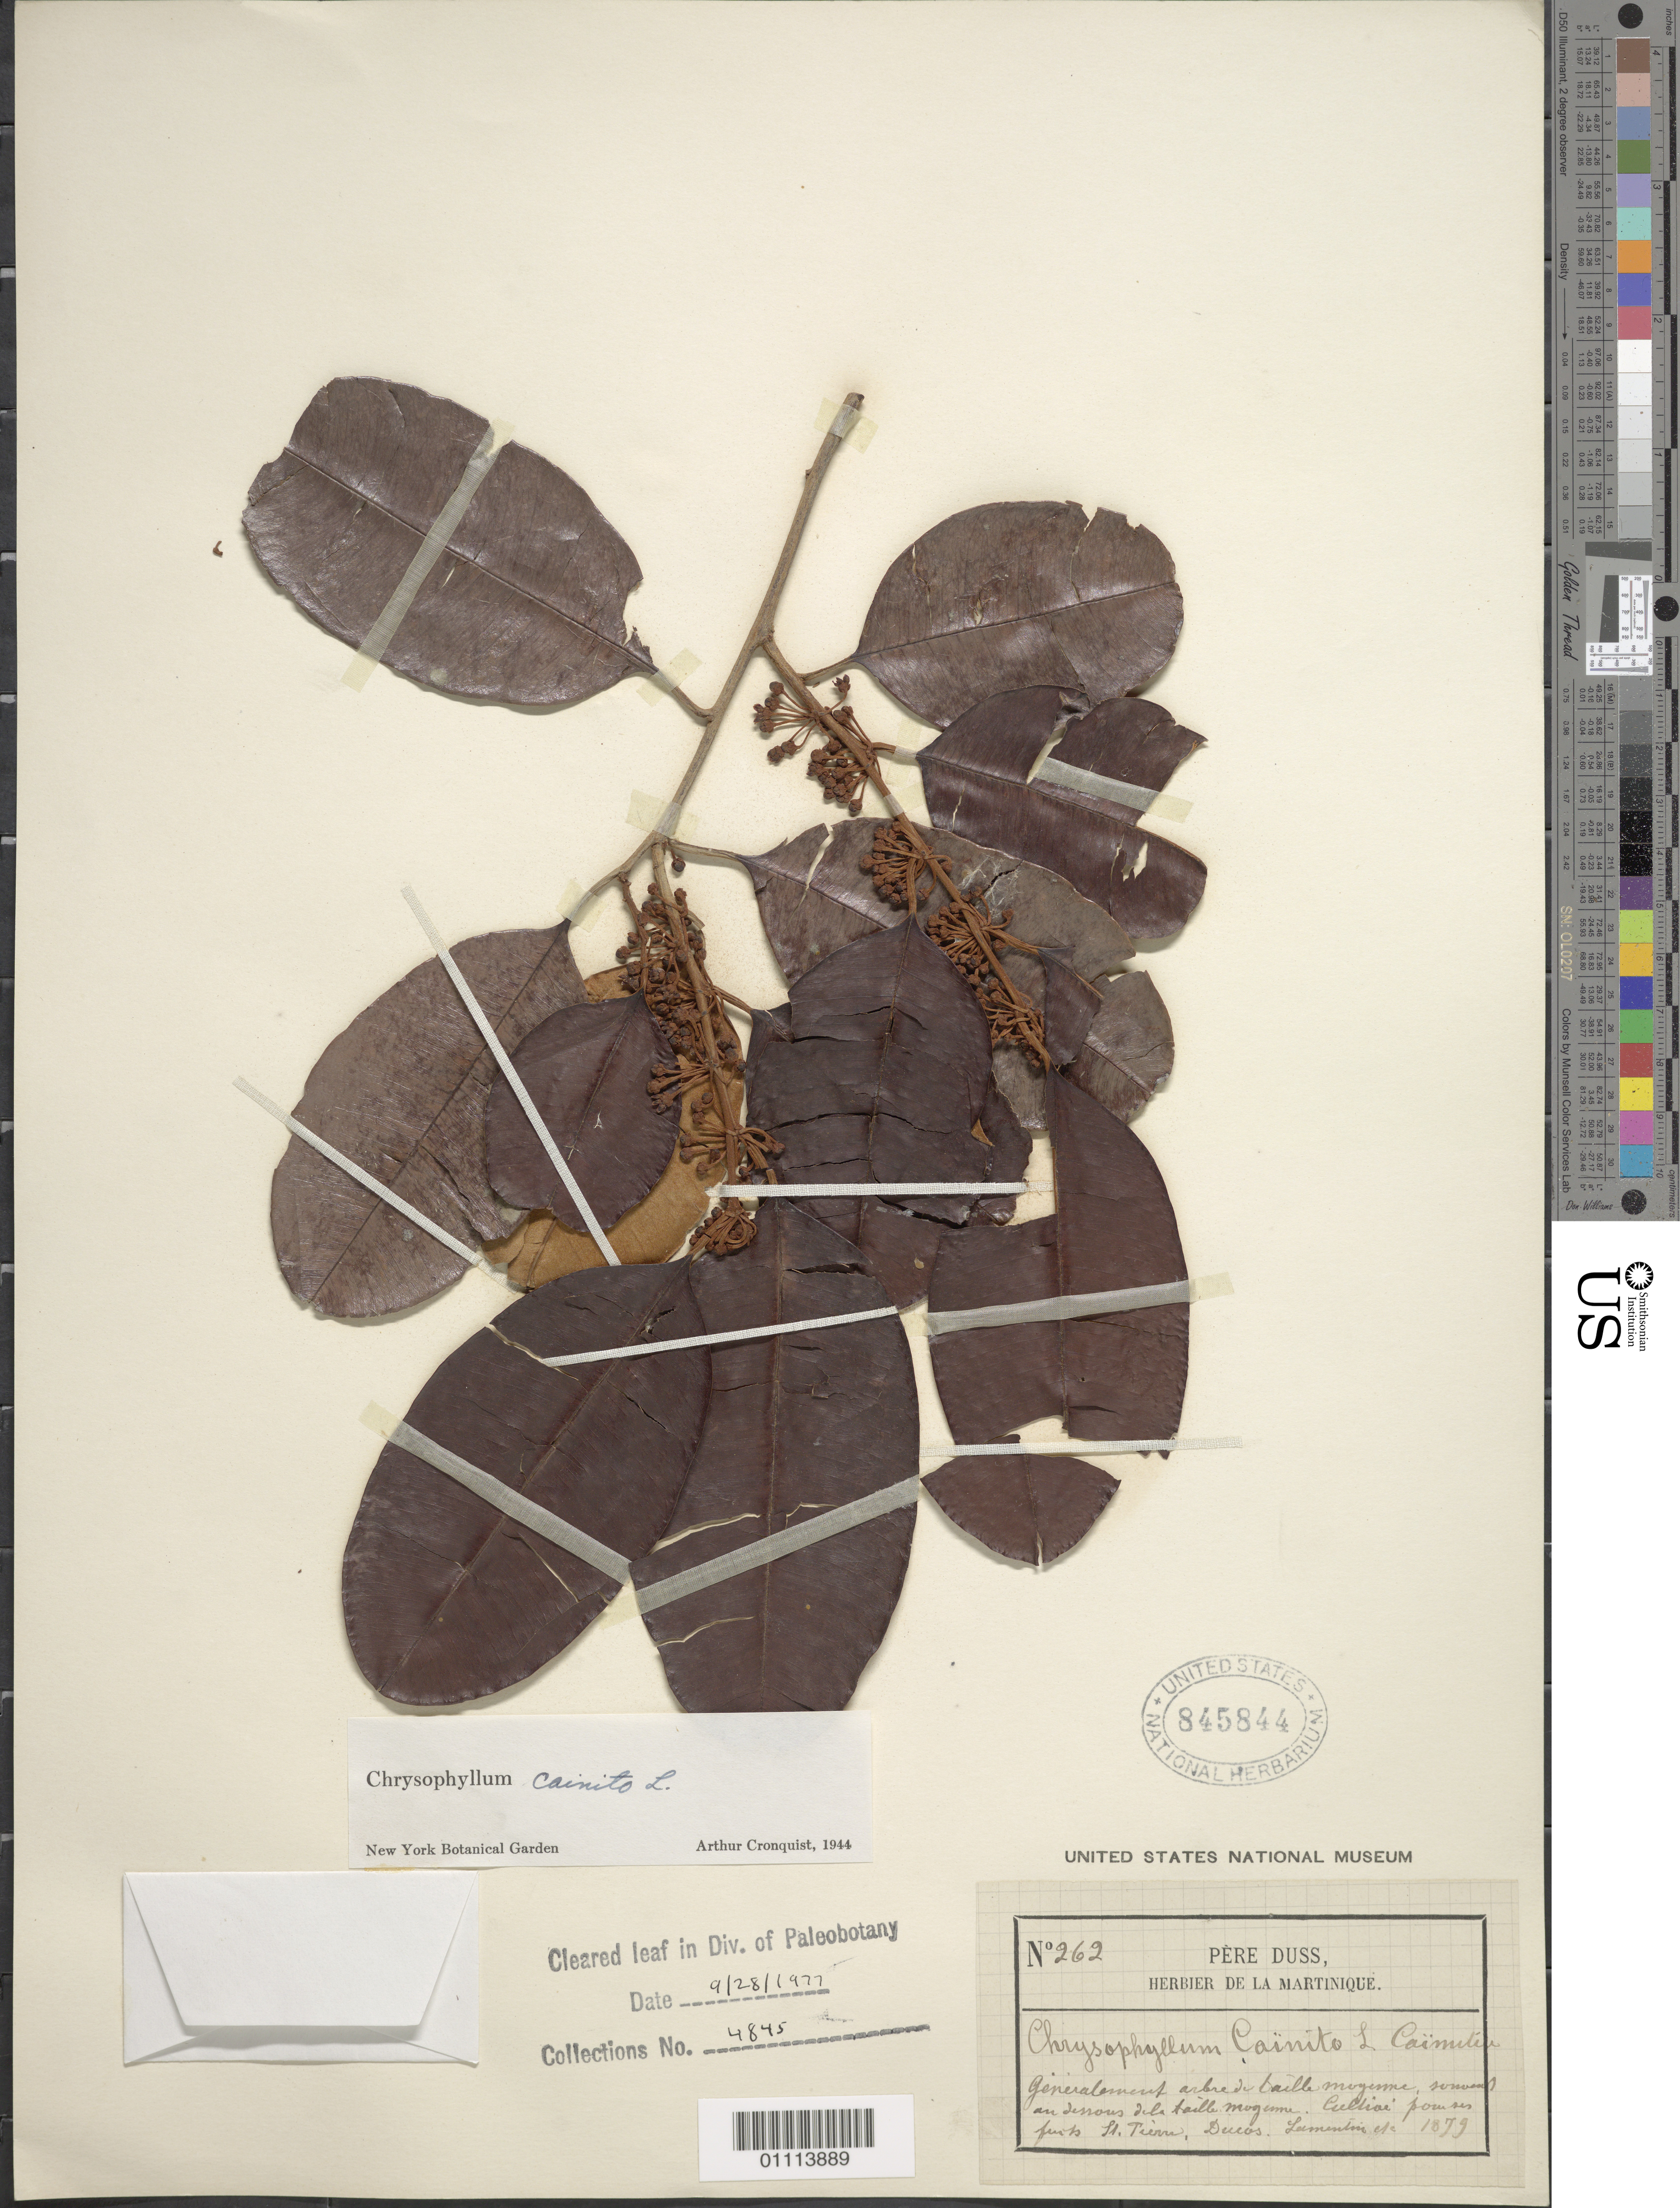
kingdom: Plantae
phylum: Tracheophyta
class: Magnoliopsida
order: Ericales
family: Sapotaceae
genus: Chrysophyllum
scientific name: Chrysophyllum cainito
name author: L.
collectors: Père Duss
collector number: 262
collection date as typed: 1879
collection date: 1879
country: Martinique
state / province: Fort-de-France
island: Martinique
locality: St. Pierre, Ducos, Lamentin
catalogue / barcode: US 845844